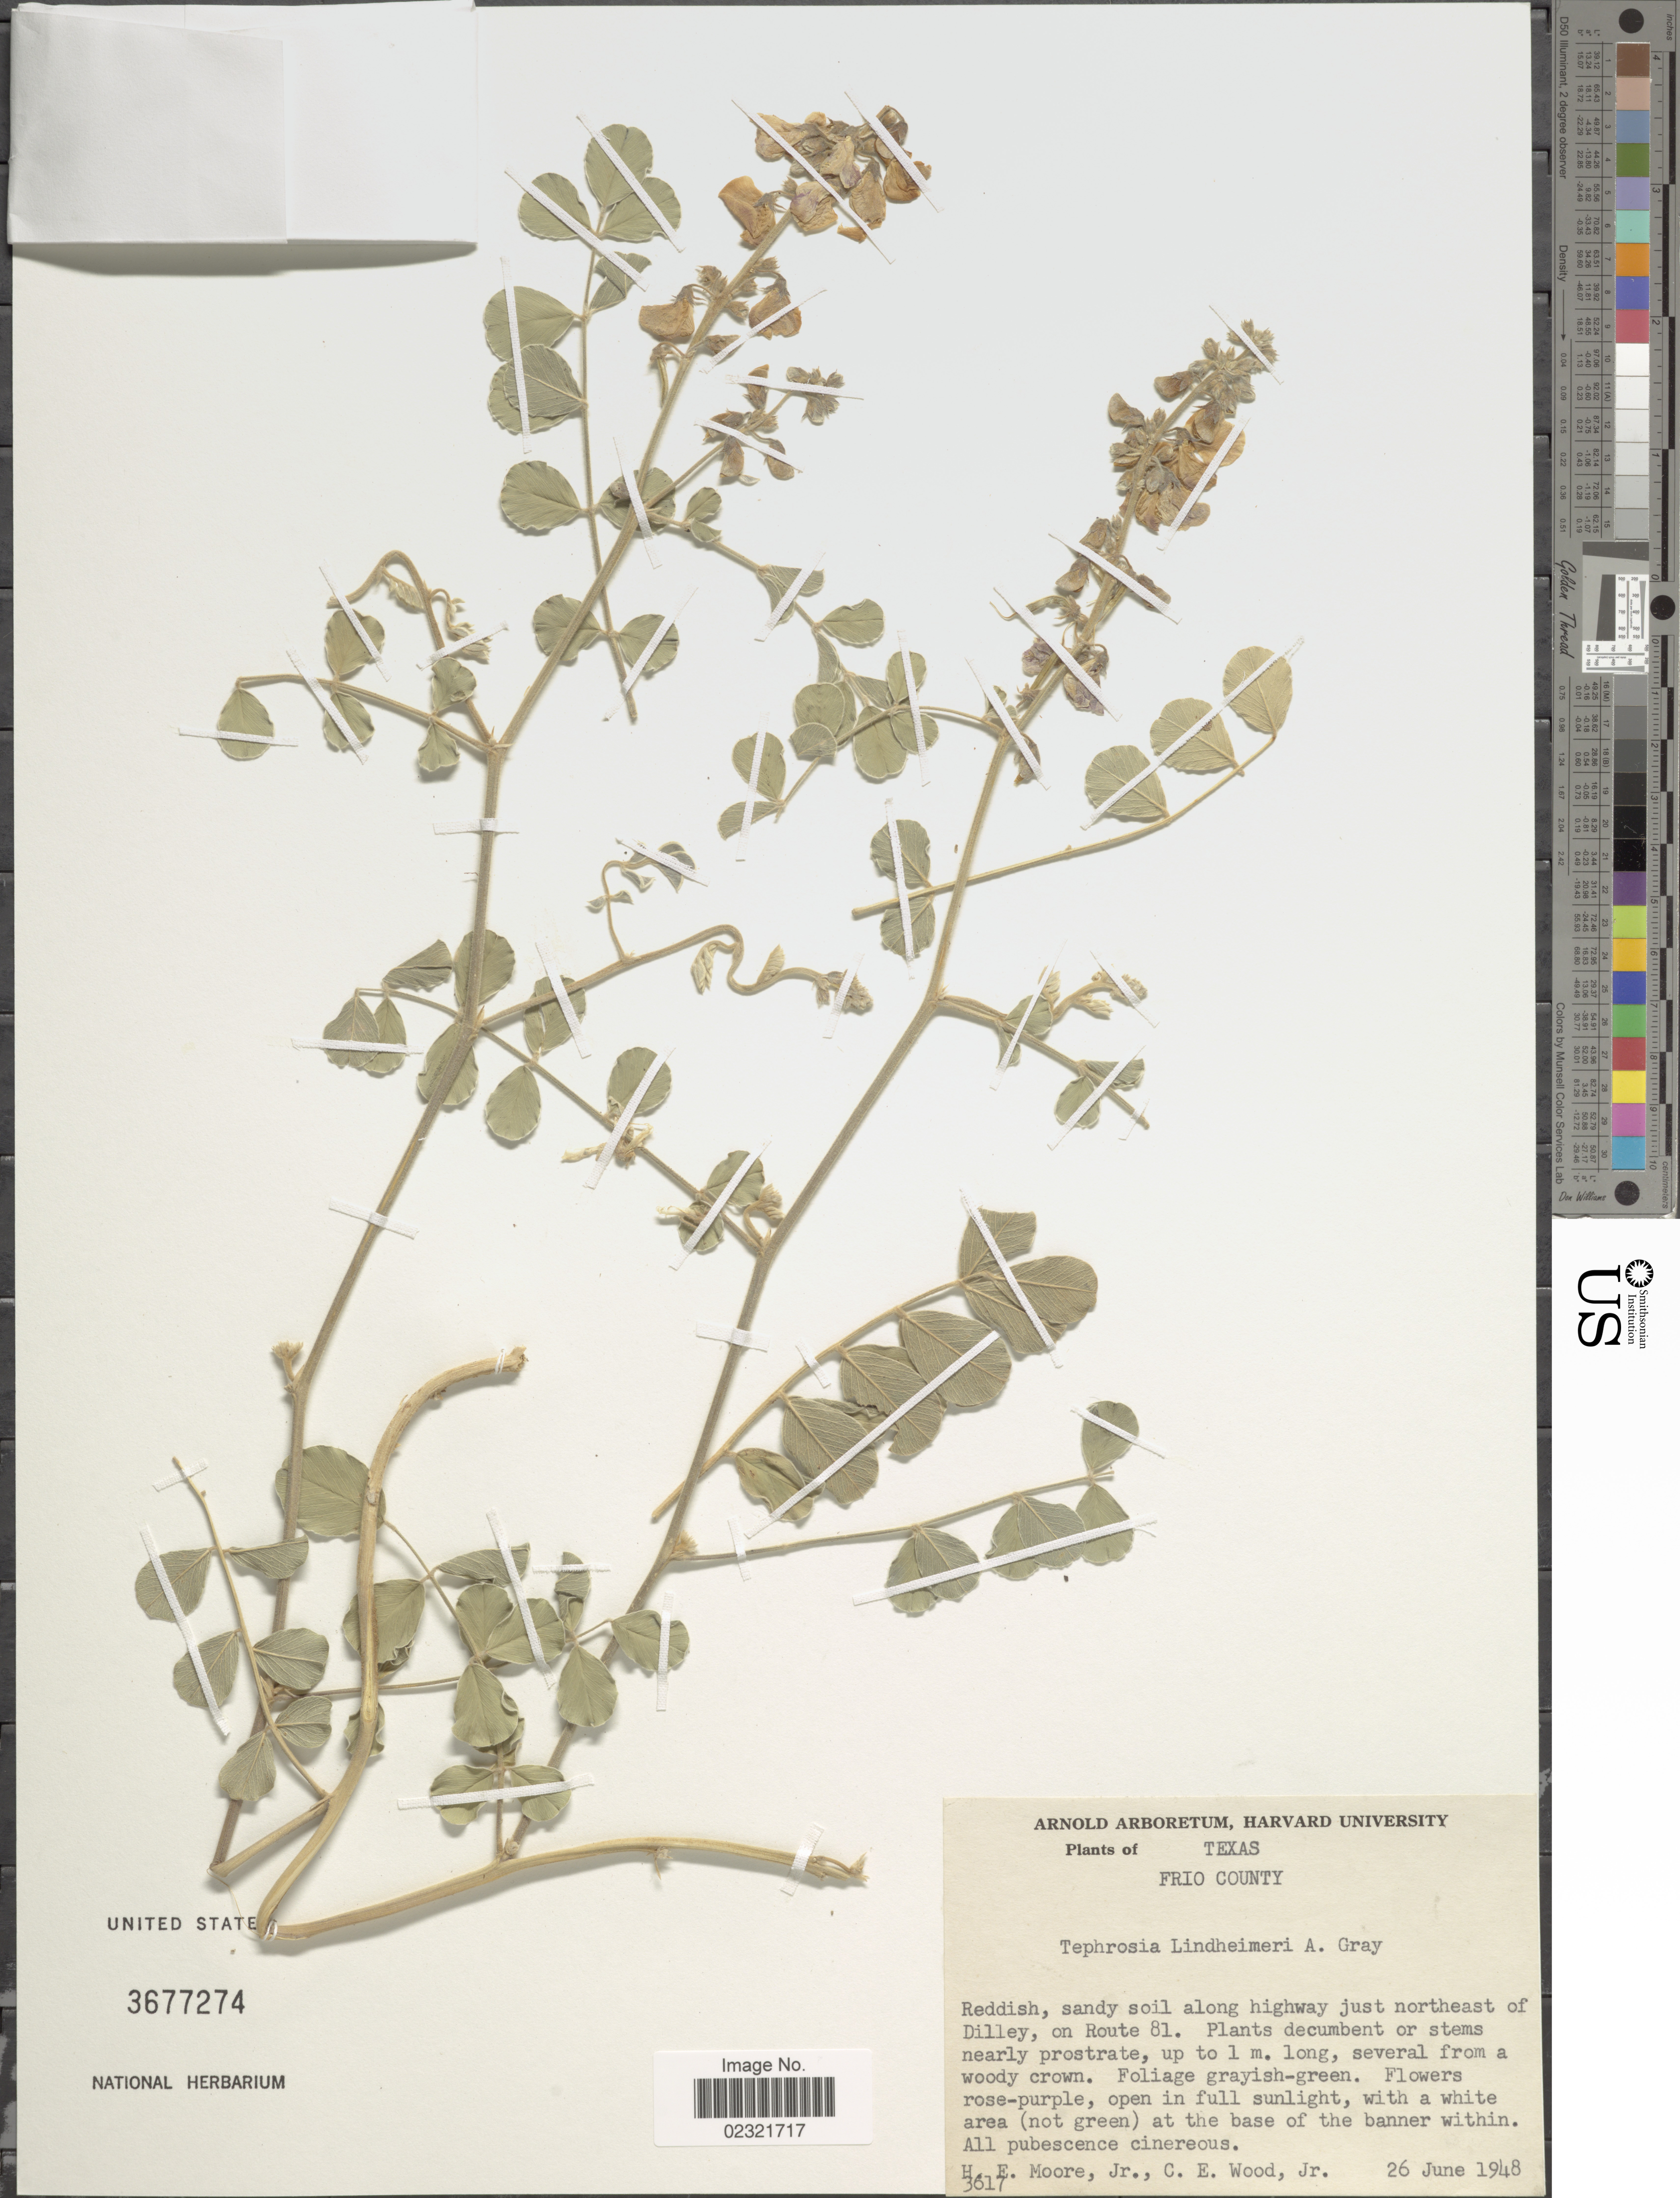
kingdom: Plantae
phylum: Tracheophyta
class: Magnoliopsida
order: Fabales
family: Fabaceae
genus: Tephrosia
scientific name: Tephrosia lindheimeri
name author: A. Gray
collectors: H. Moore & C. Wood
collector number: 3617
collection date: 1948-06-26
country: United States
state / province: Texas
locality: Frio County, Reddish, sandy soil along highway just northeast of Dilley, on Route 81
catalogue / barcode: US 3677274